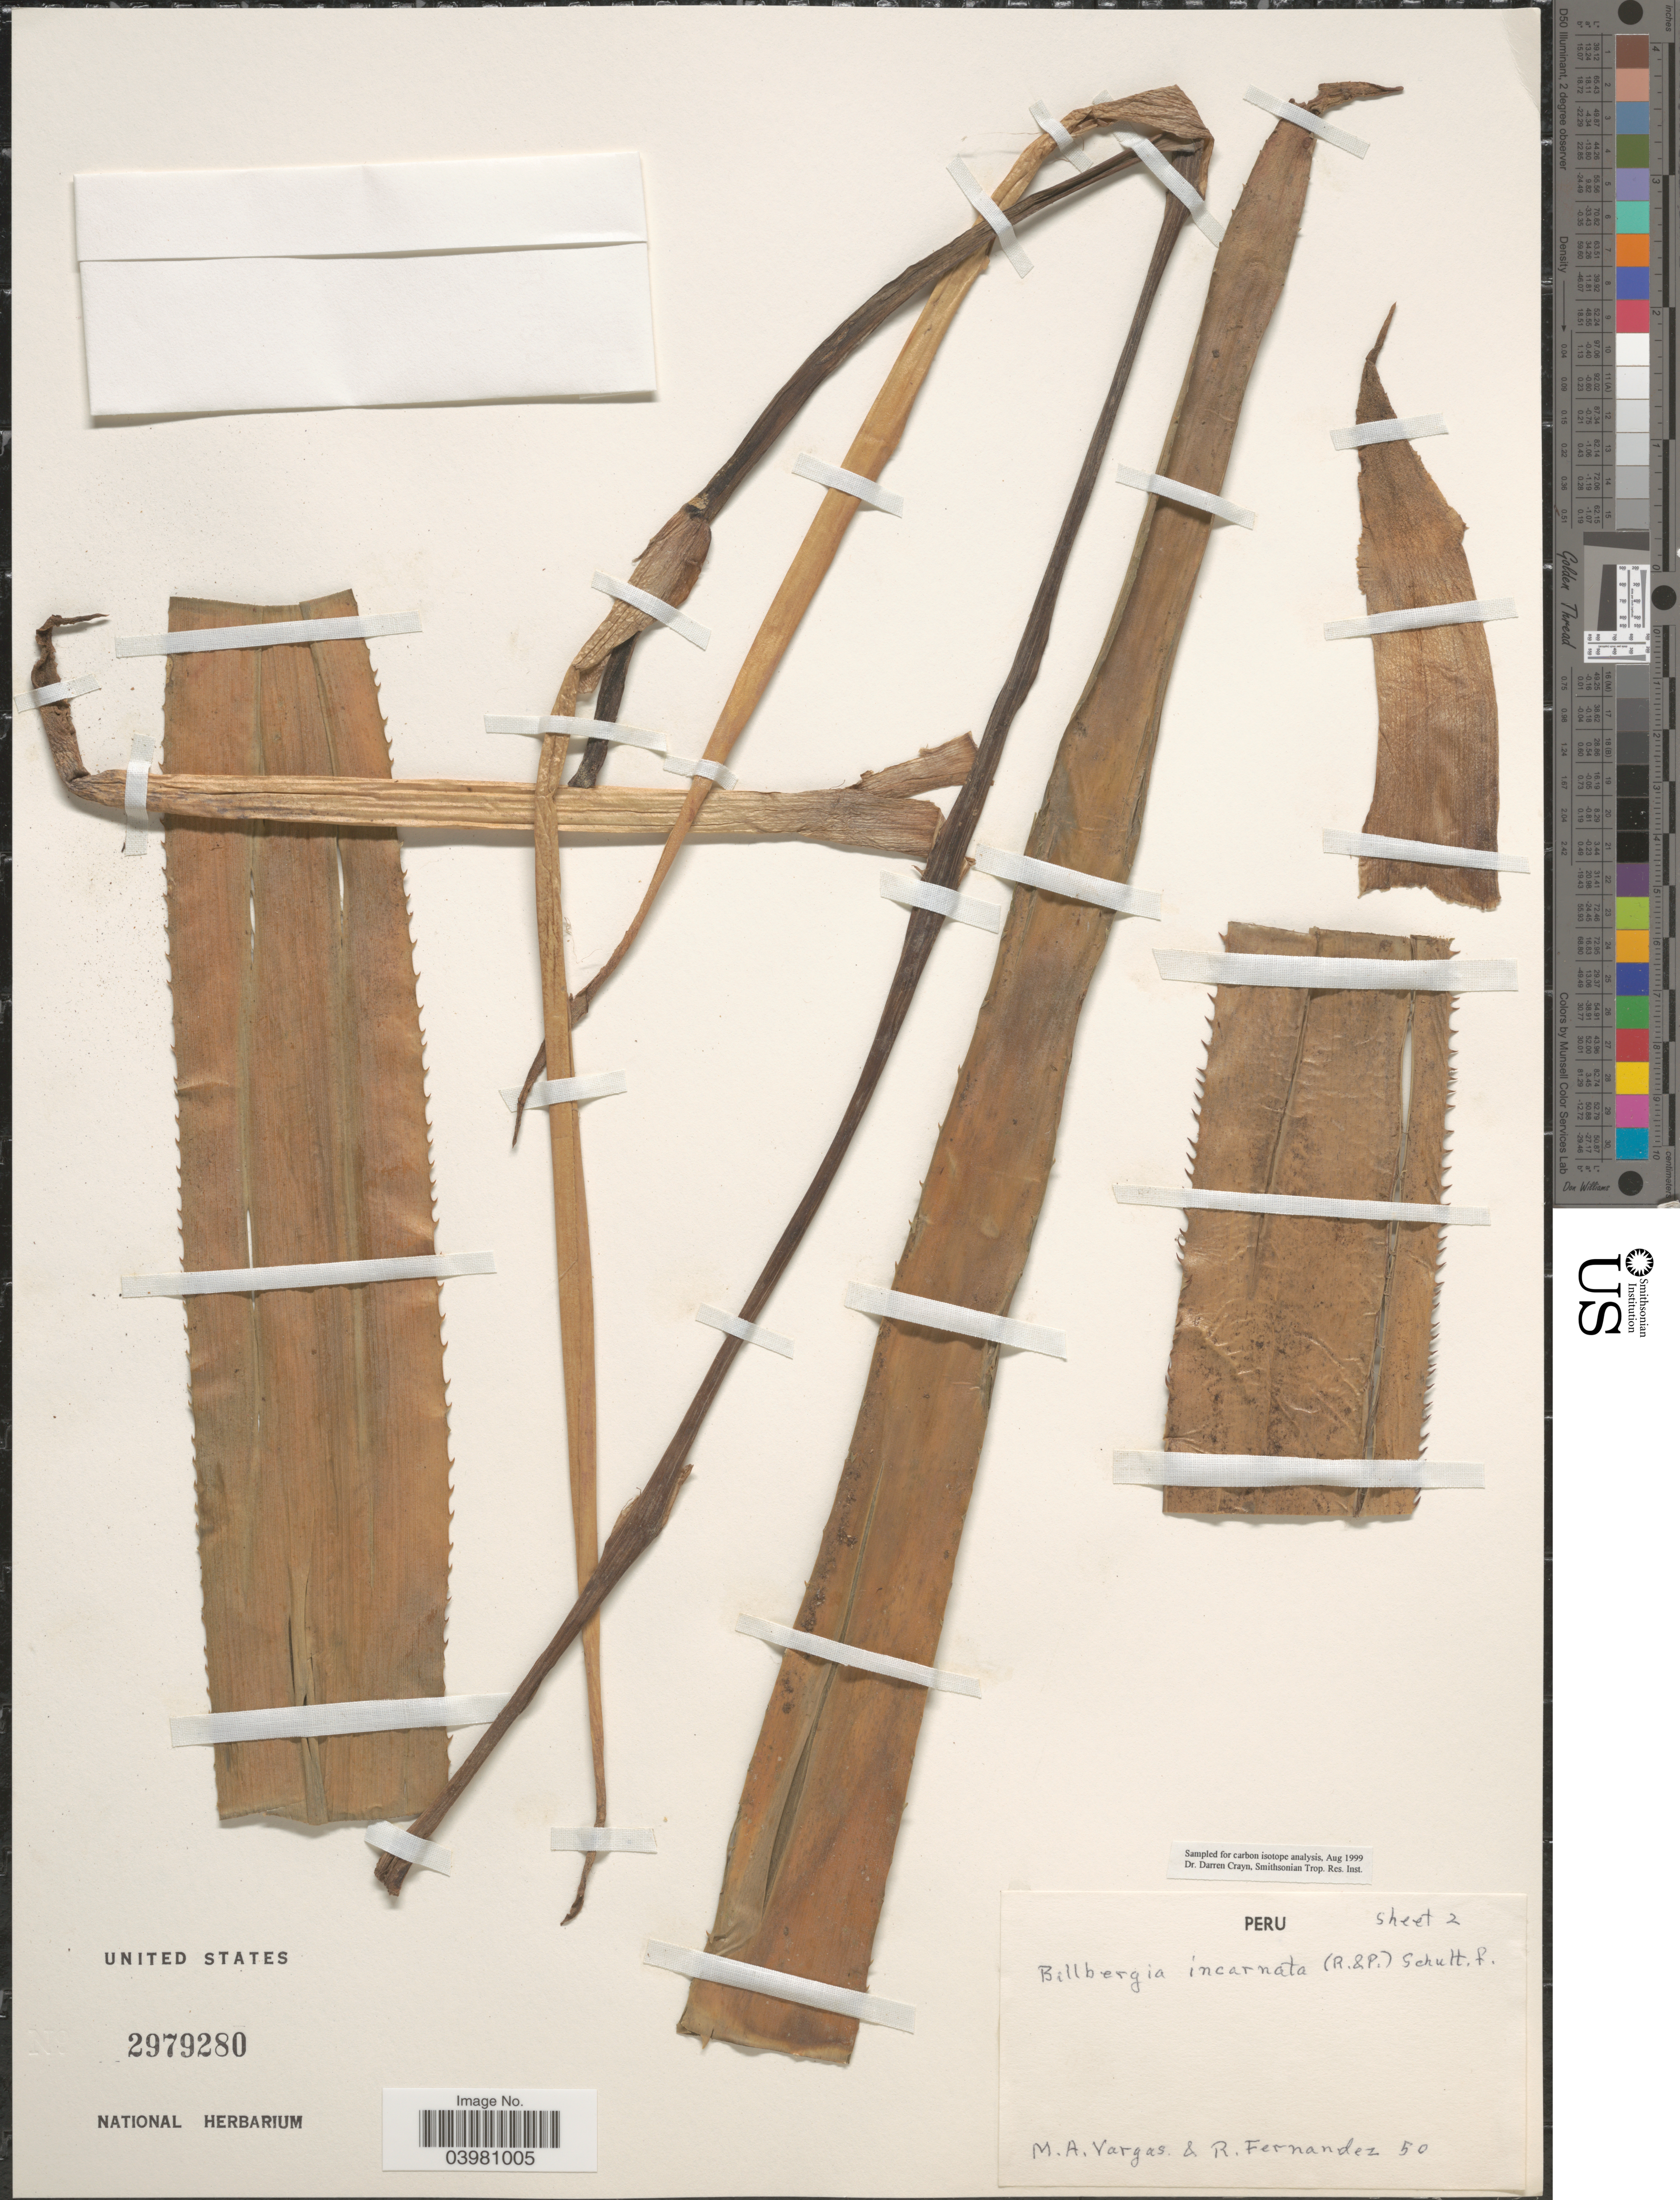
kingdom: Plantae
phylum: Tracheophyta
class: Liliopsida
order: Poales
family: Bromeliaceae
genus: Billbergia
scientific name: Billbergia incarnata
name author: (Ruiz & Pav.) Schult. & Schult. f.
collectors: M. Vargas & R. Fernández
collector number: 50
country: Peru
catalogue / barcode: US 2979280